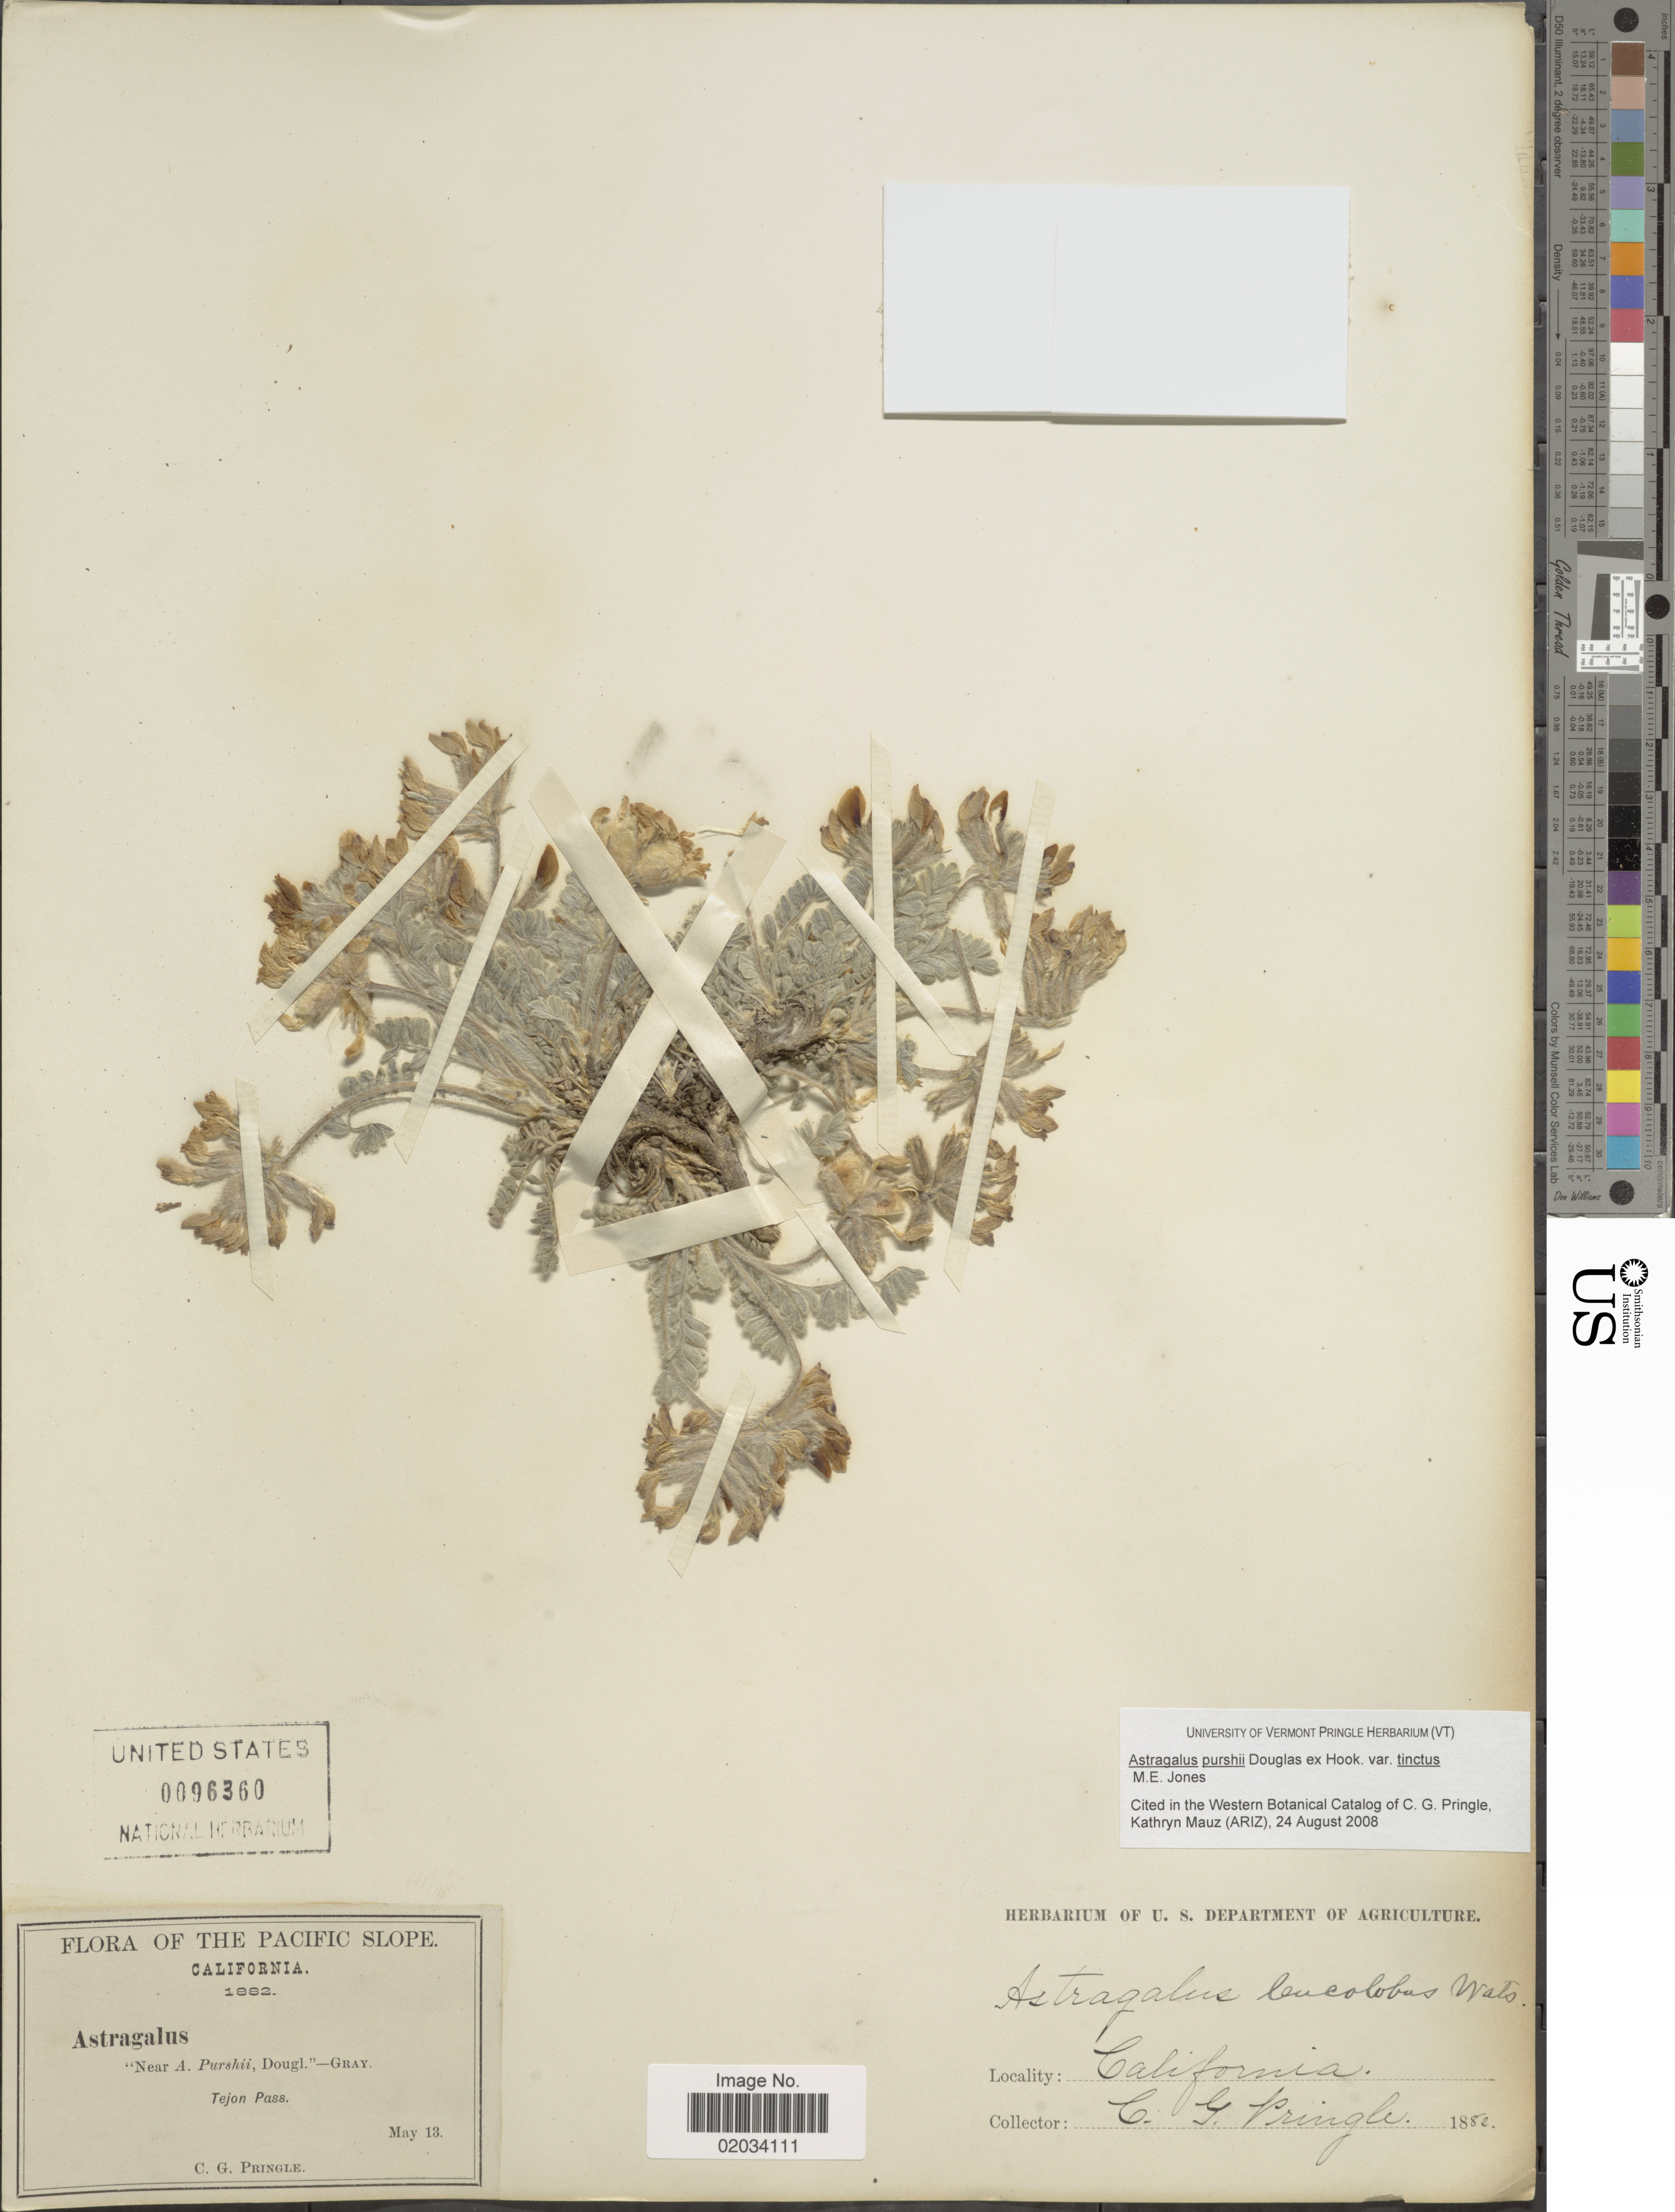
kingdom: Plantae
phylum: Tracheophyta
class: Magnoliopsida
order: Fabales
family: Fabaceae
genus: Astragalus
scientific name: Astragalus purshii var. tinctus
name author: M.E. Jones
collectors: C. G. Pringle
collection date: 1882-05-13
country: United States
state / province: California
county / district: Kern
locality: The Pacific Slope, California, Tejon Pass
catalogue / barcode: US 96360